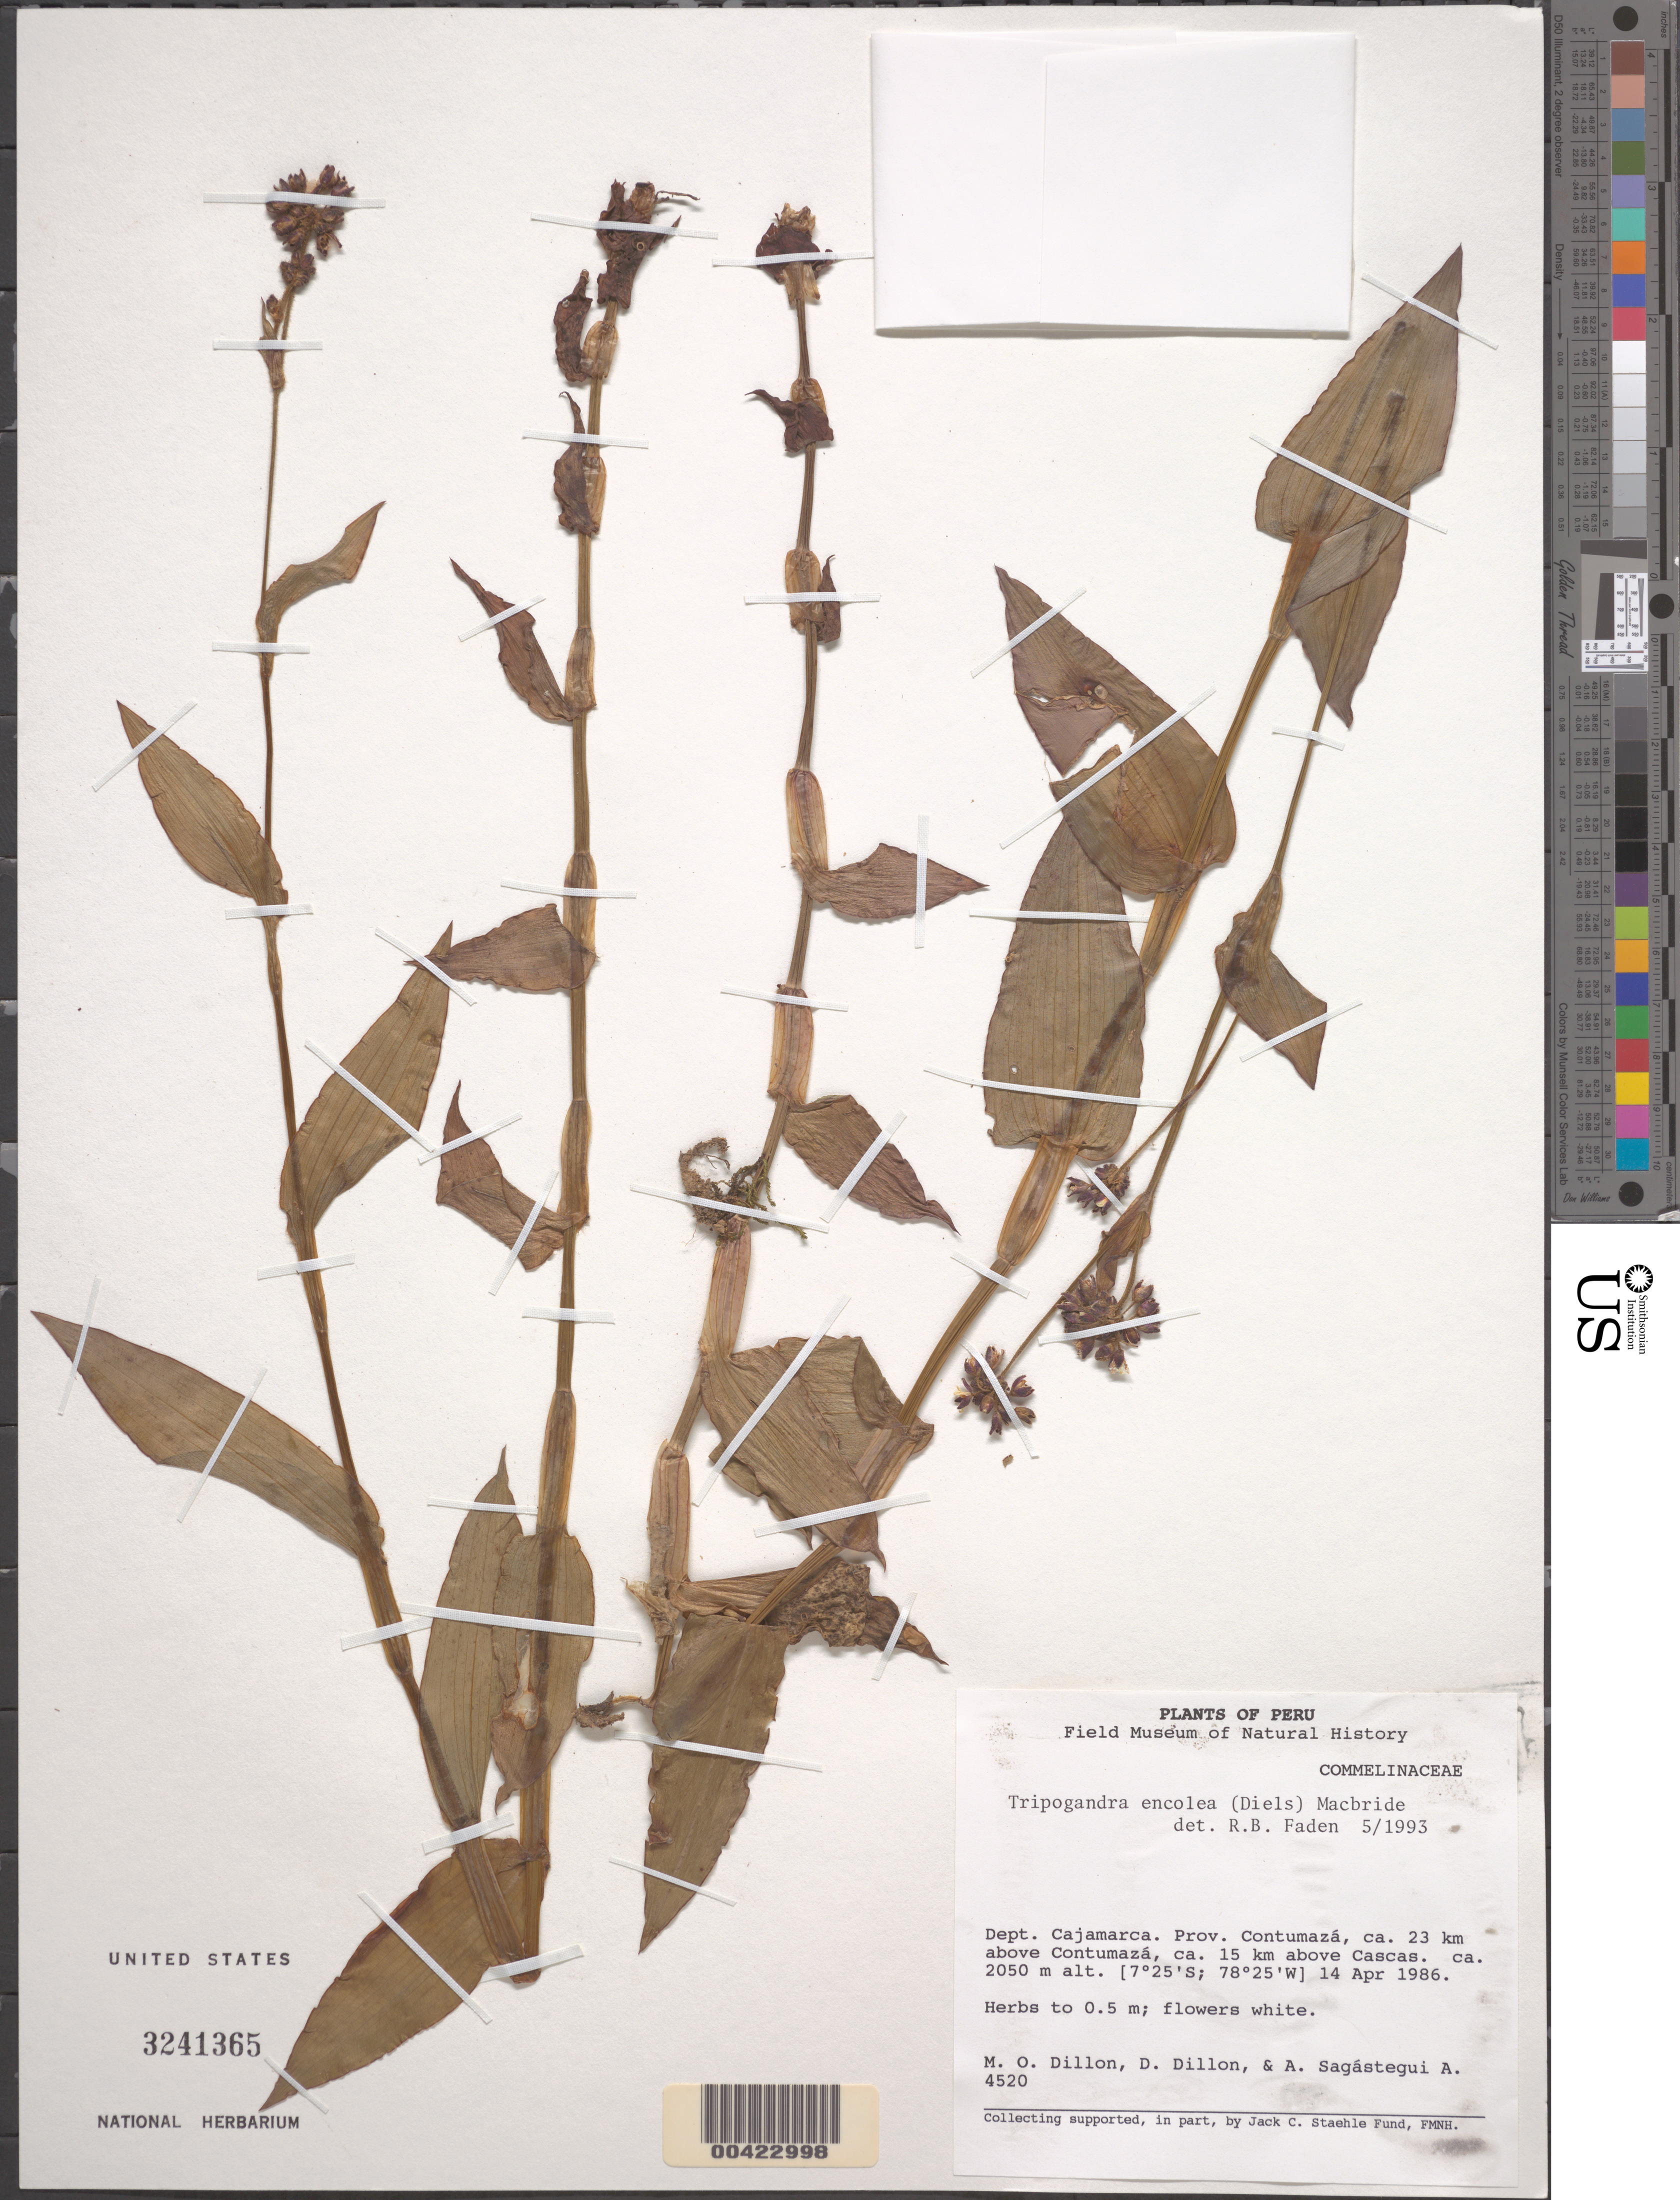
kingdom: Plantae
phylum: Tracheophyta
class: Liliopsida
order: Commelinales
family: Commelinaceae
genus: Tripogandra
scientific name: Tripogandra encolea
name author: (Diels) J.F. Macbr.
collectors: M. O. Dillon, D. Dillon & A. Sagástegui A.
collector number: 4520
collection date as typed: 14 Apr 1986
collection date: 1986-04-14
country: Peru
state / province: Cajamarca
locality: Contumazá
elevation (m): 2050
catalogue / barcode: US 3241365